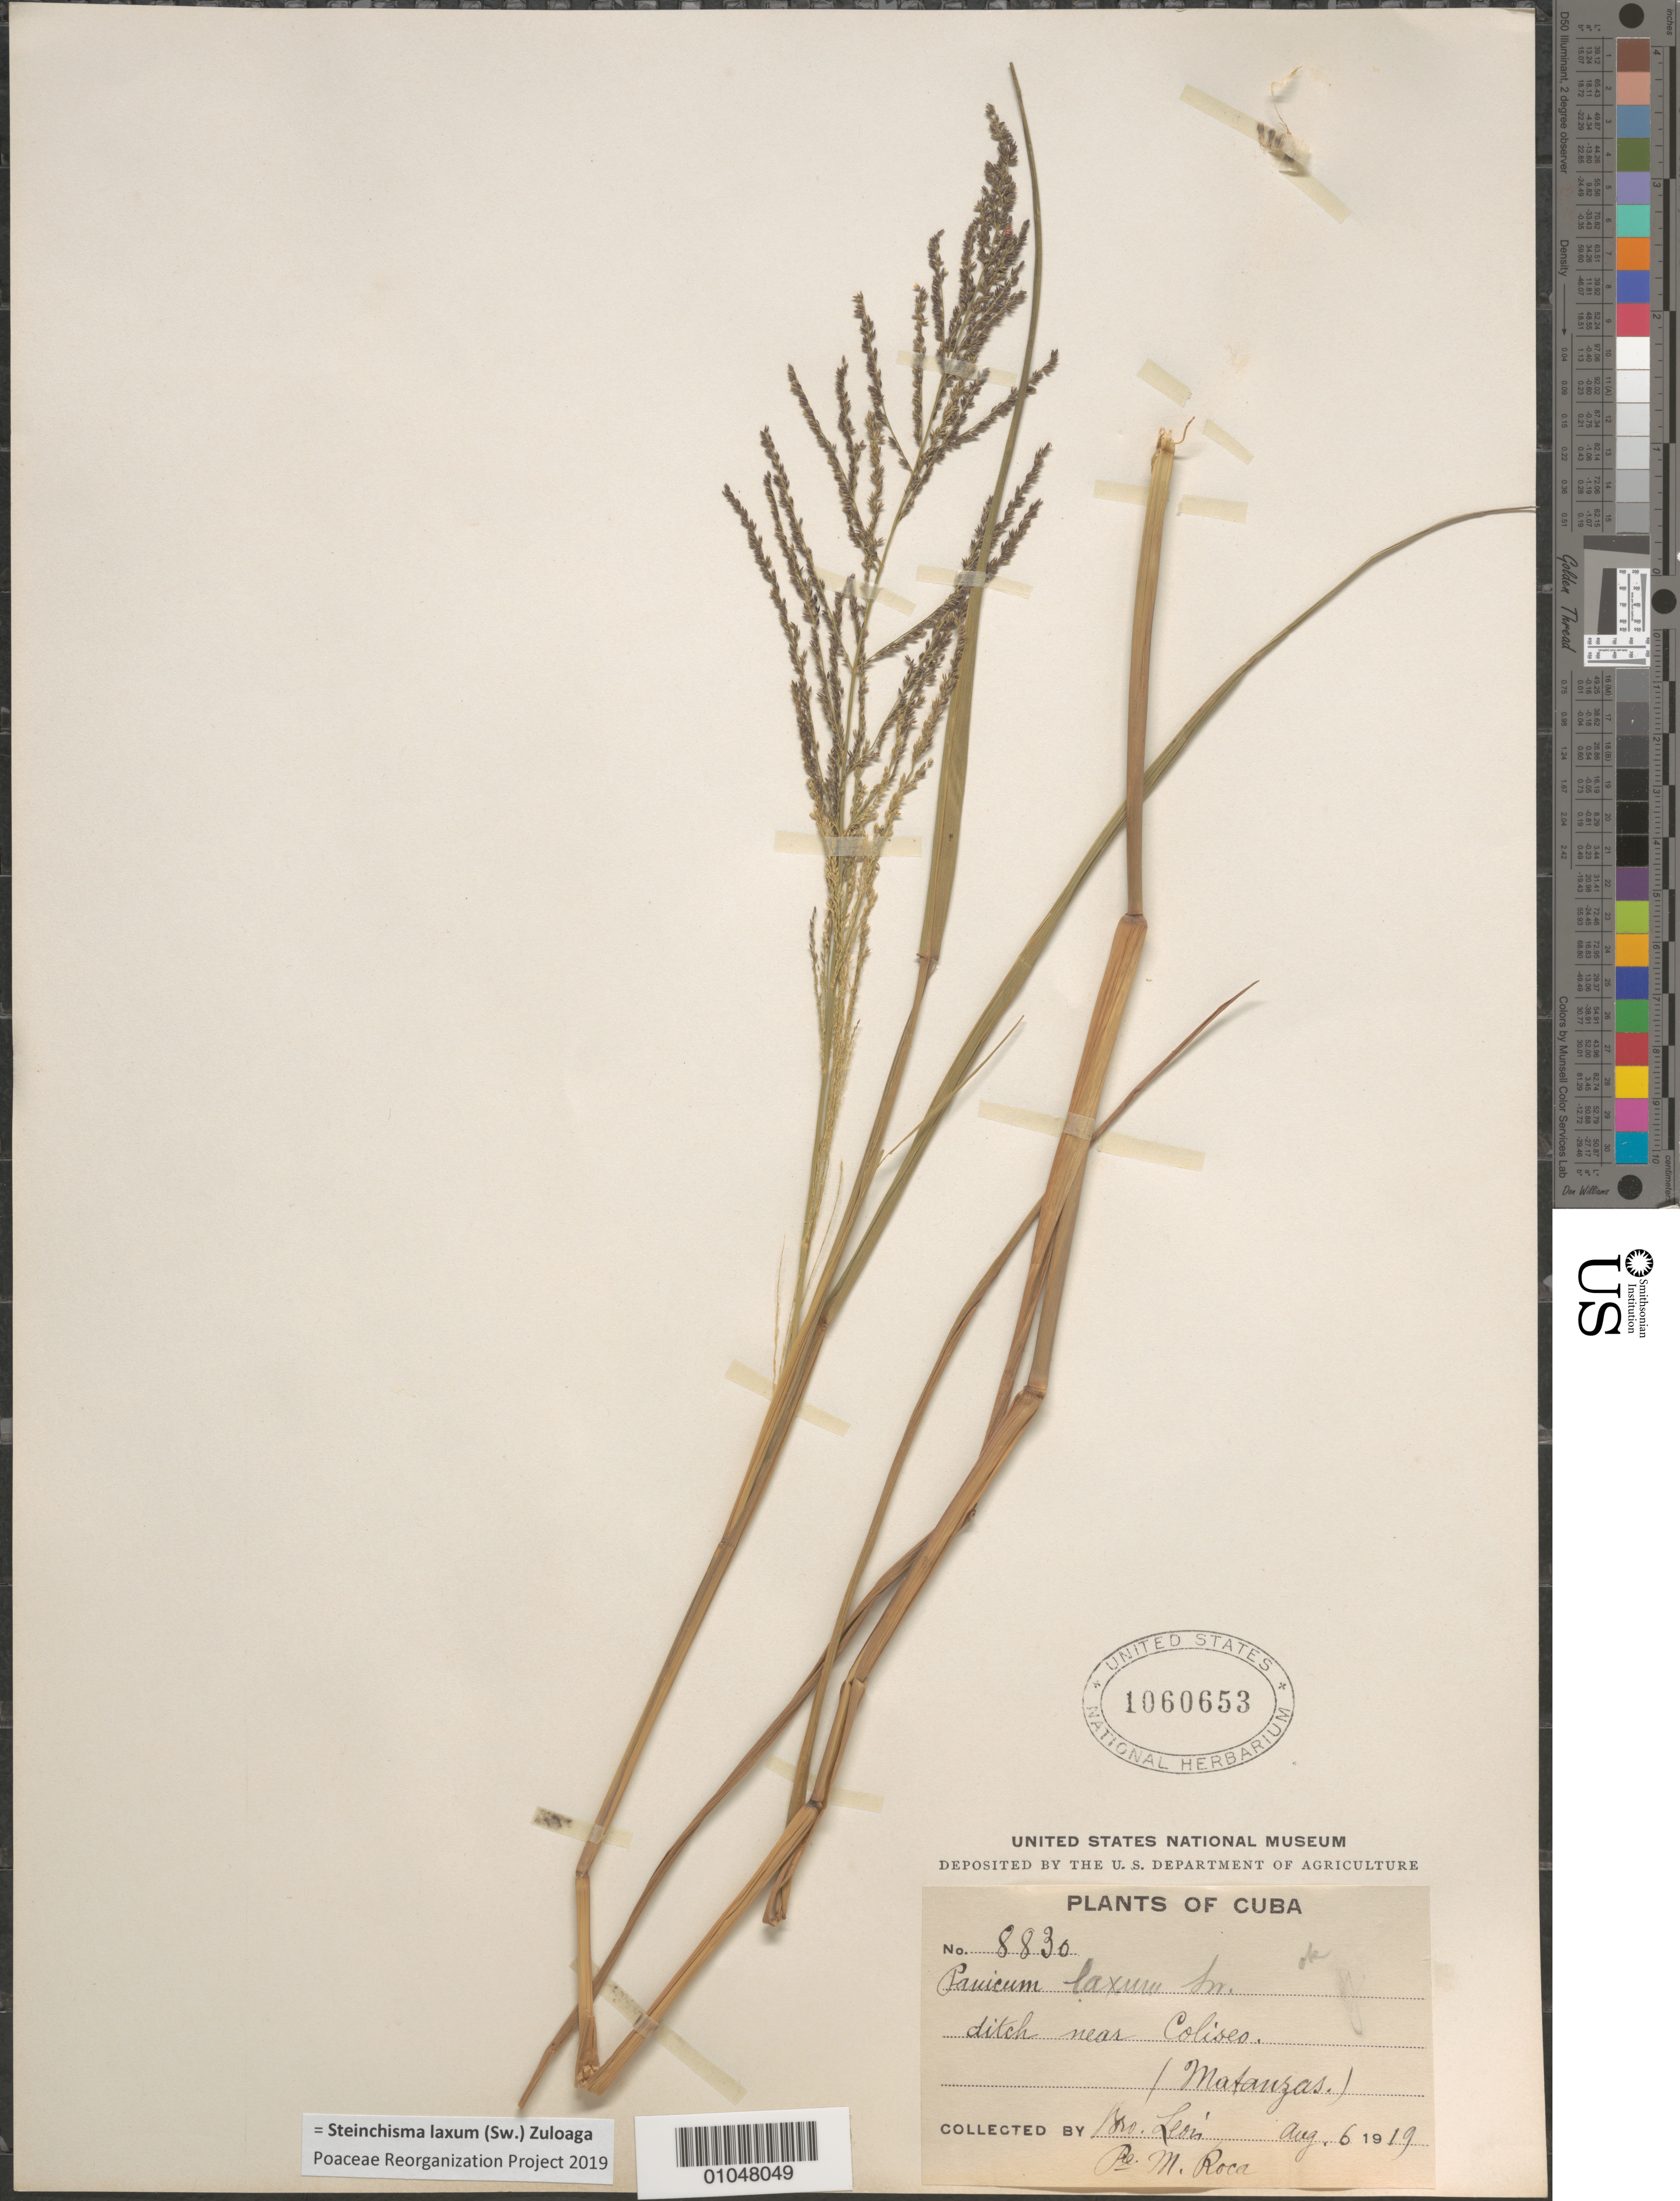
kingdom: Plantae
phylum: Tracheophyta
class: Liliopsida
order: Poales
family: Poaceae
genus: Panicum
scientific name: Panicum laxum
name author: Sw.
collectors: Bro. León & M. Roca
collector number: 8830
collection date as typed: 06 Aug 1919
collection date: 1919-08-06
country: Cuba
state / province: Matanzas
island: Cuba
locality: Ditch near Coliseo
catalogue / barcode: US 1060653